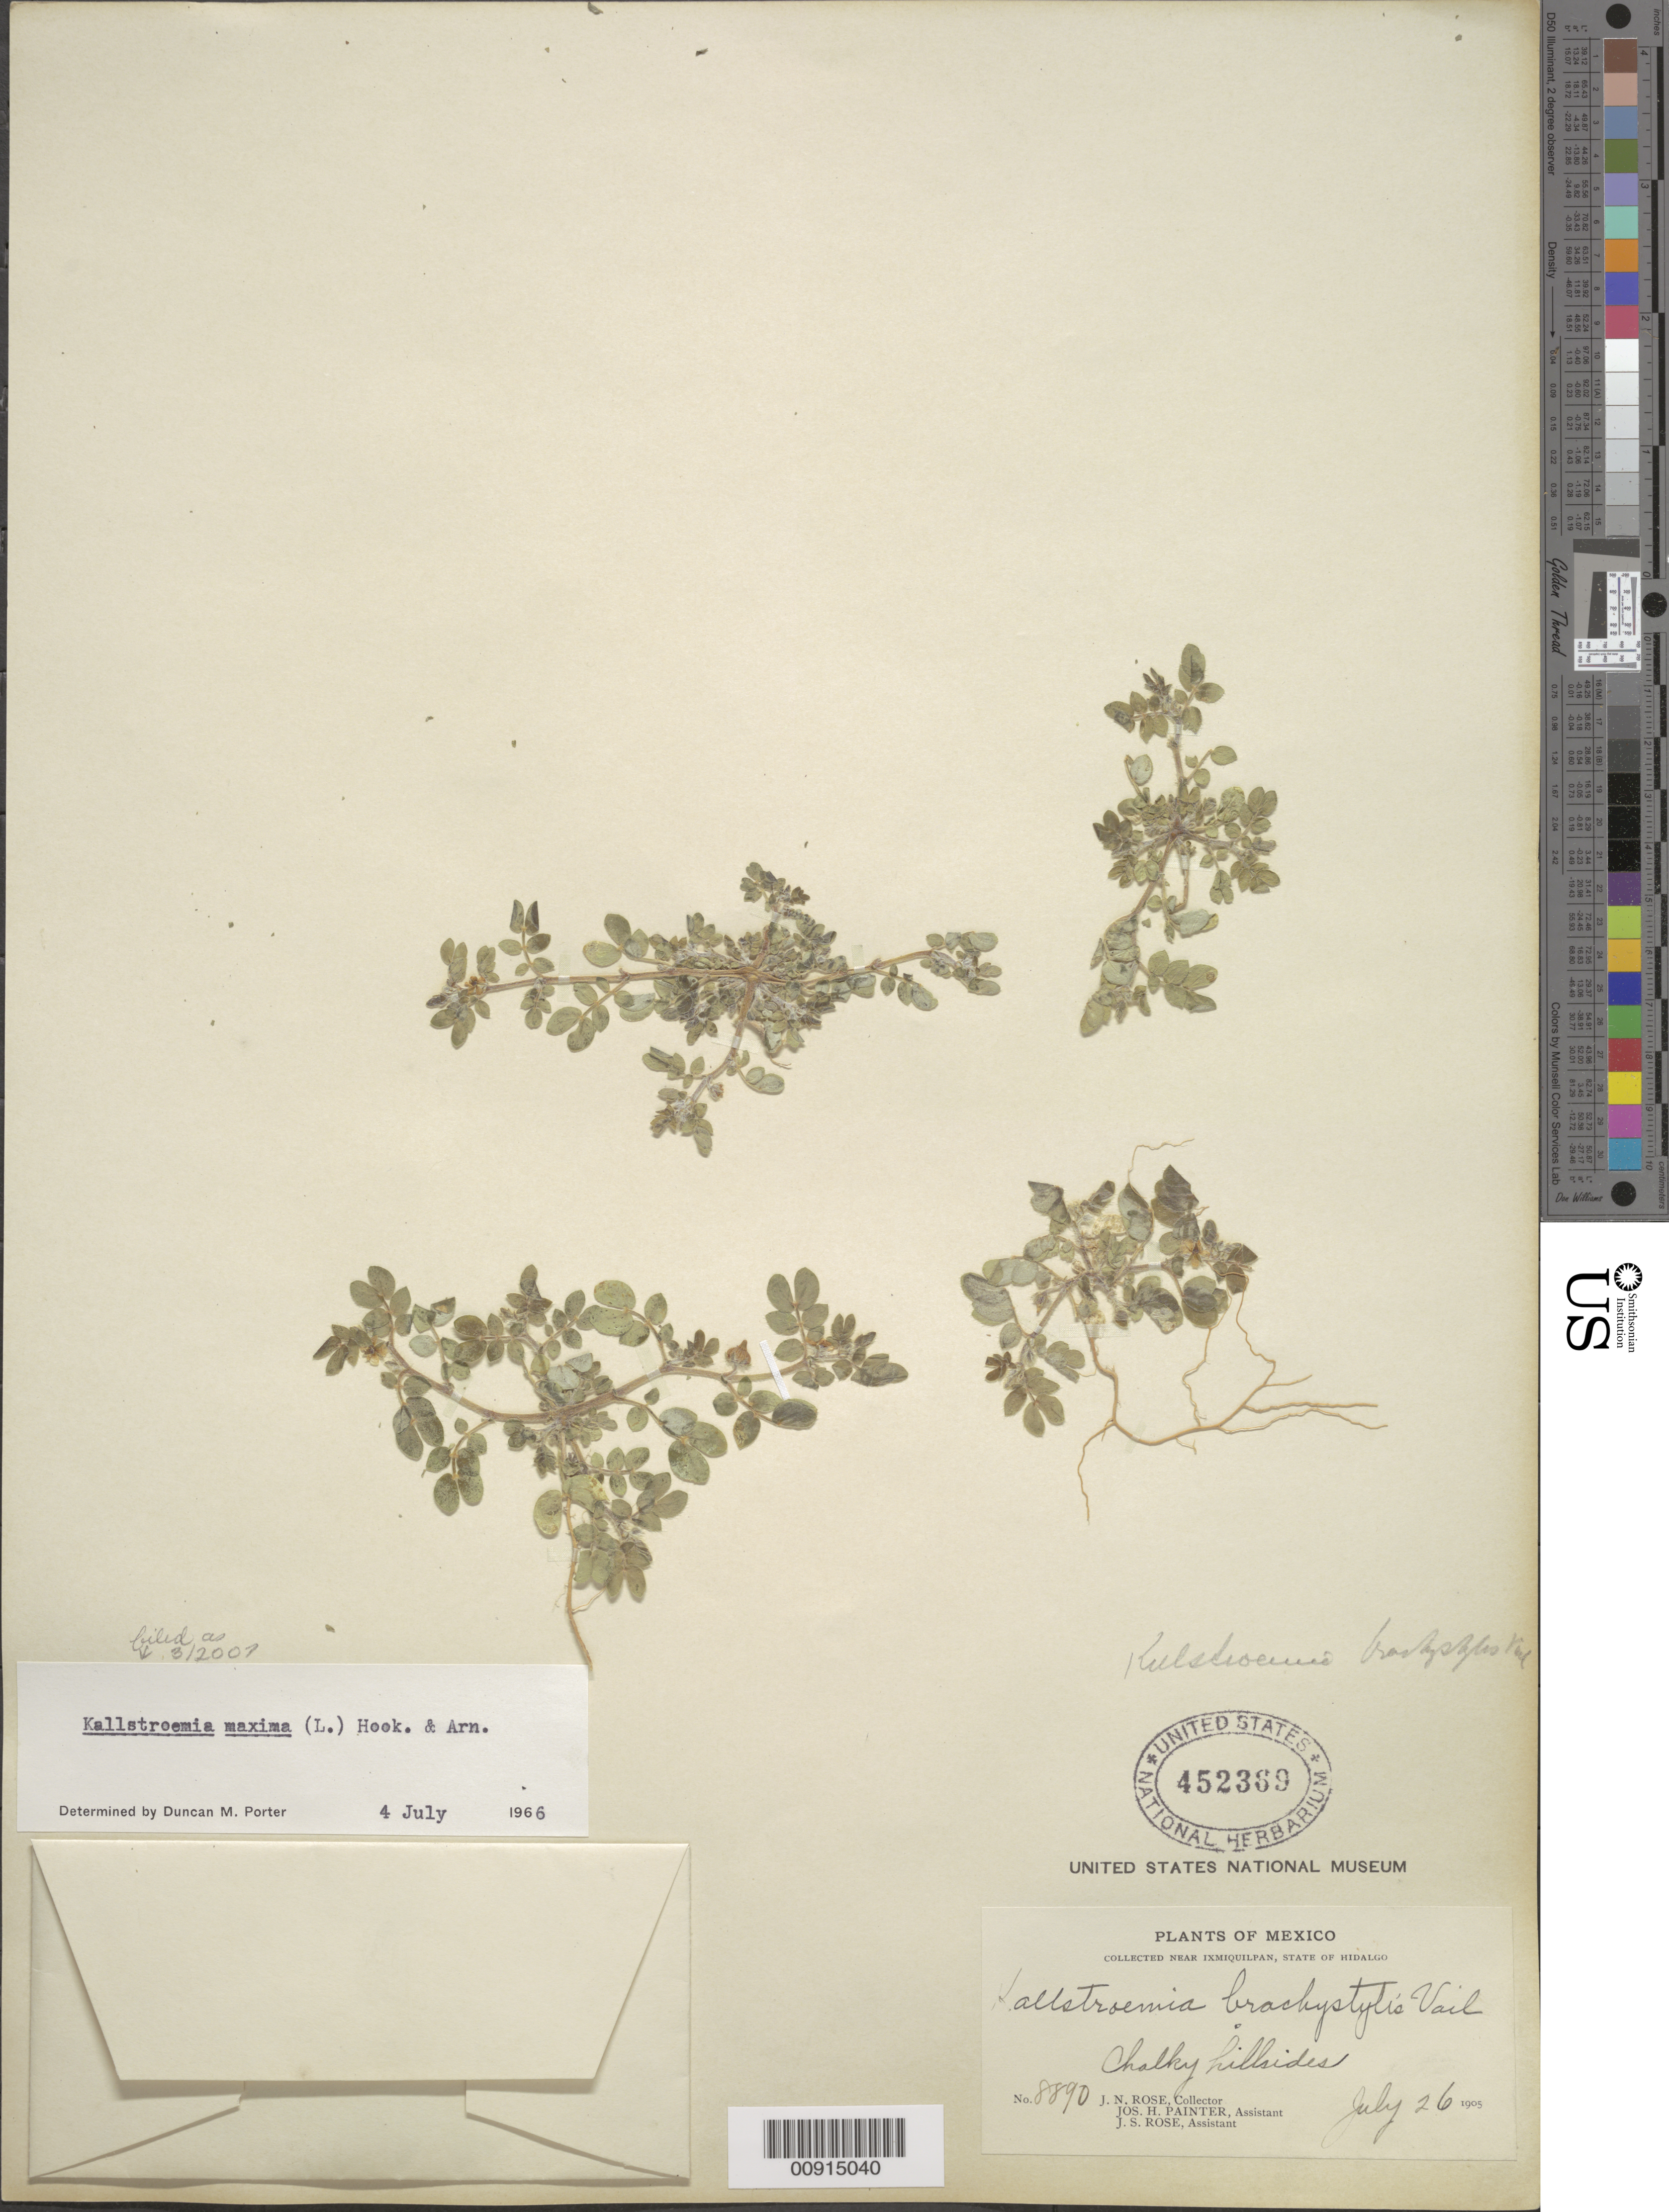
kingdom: Plantae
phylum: Tracheophyta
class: Magnoliopsida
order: Zygophyllales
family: Zygophyllaceae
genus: Kallstroemia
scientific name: Kallstroemia maxima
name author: (L.) Hook. & Arn.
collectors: J. N. Rose, J. H. Painter & J. S. Rose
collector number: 8890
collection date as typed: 26 Jul 1905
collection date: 1905-07-26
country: Mexico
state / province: Hidalgo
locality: Near Ixmiquilpan, State of Hidalgo.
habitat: Chalky hillsides.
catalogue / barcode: US 452369